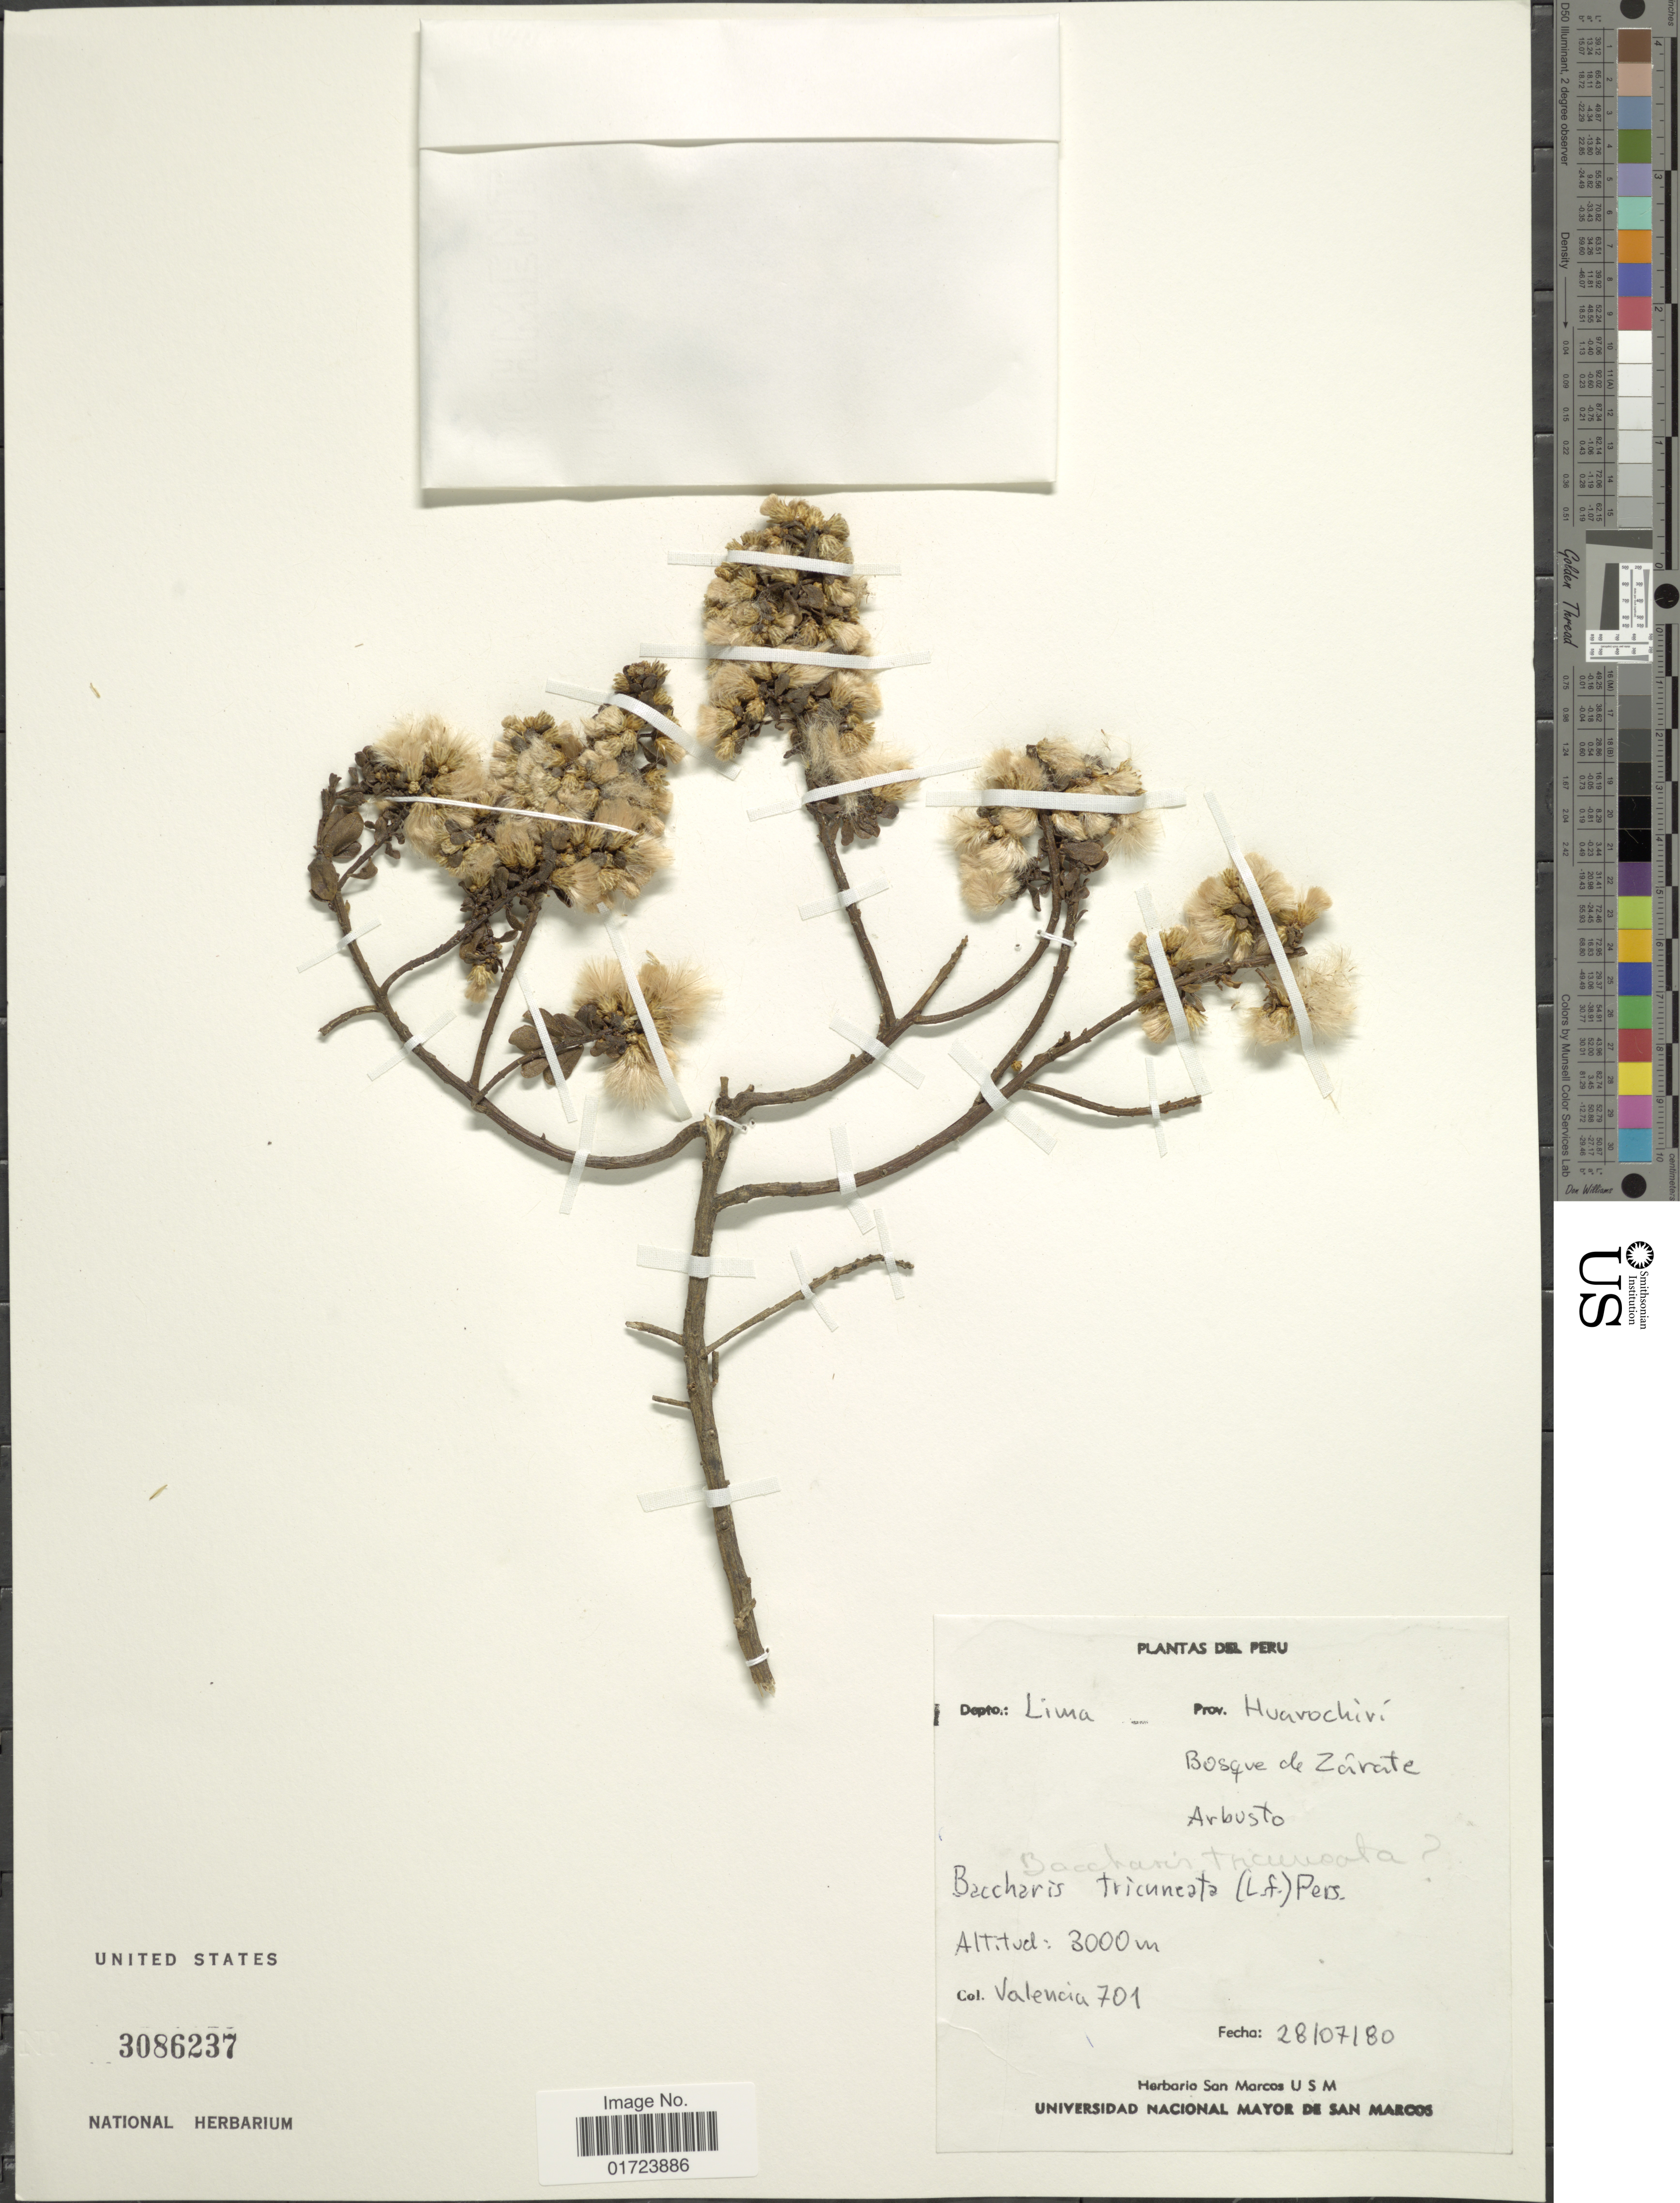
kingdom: Plantae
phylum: Tracheophyta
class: Magnoliopsida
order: Asterales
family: Asteraceae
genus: Baccharis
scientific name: Baccharis tricuneata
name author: (L. f.) Pers.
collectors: -. Valencia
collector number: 701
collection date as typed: Transcribed d/m/y: 28/7/80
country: Peru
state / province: Lima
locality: Prov. Huarochiri, Bosque de Zarate.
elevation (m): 3000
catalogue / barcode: US 3086237